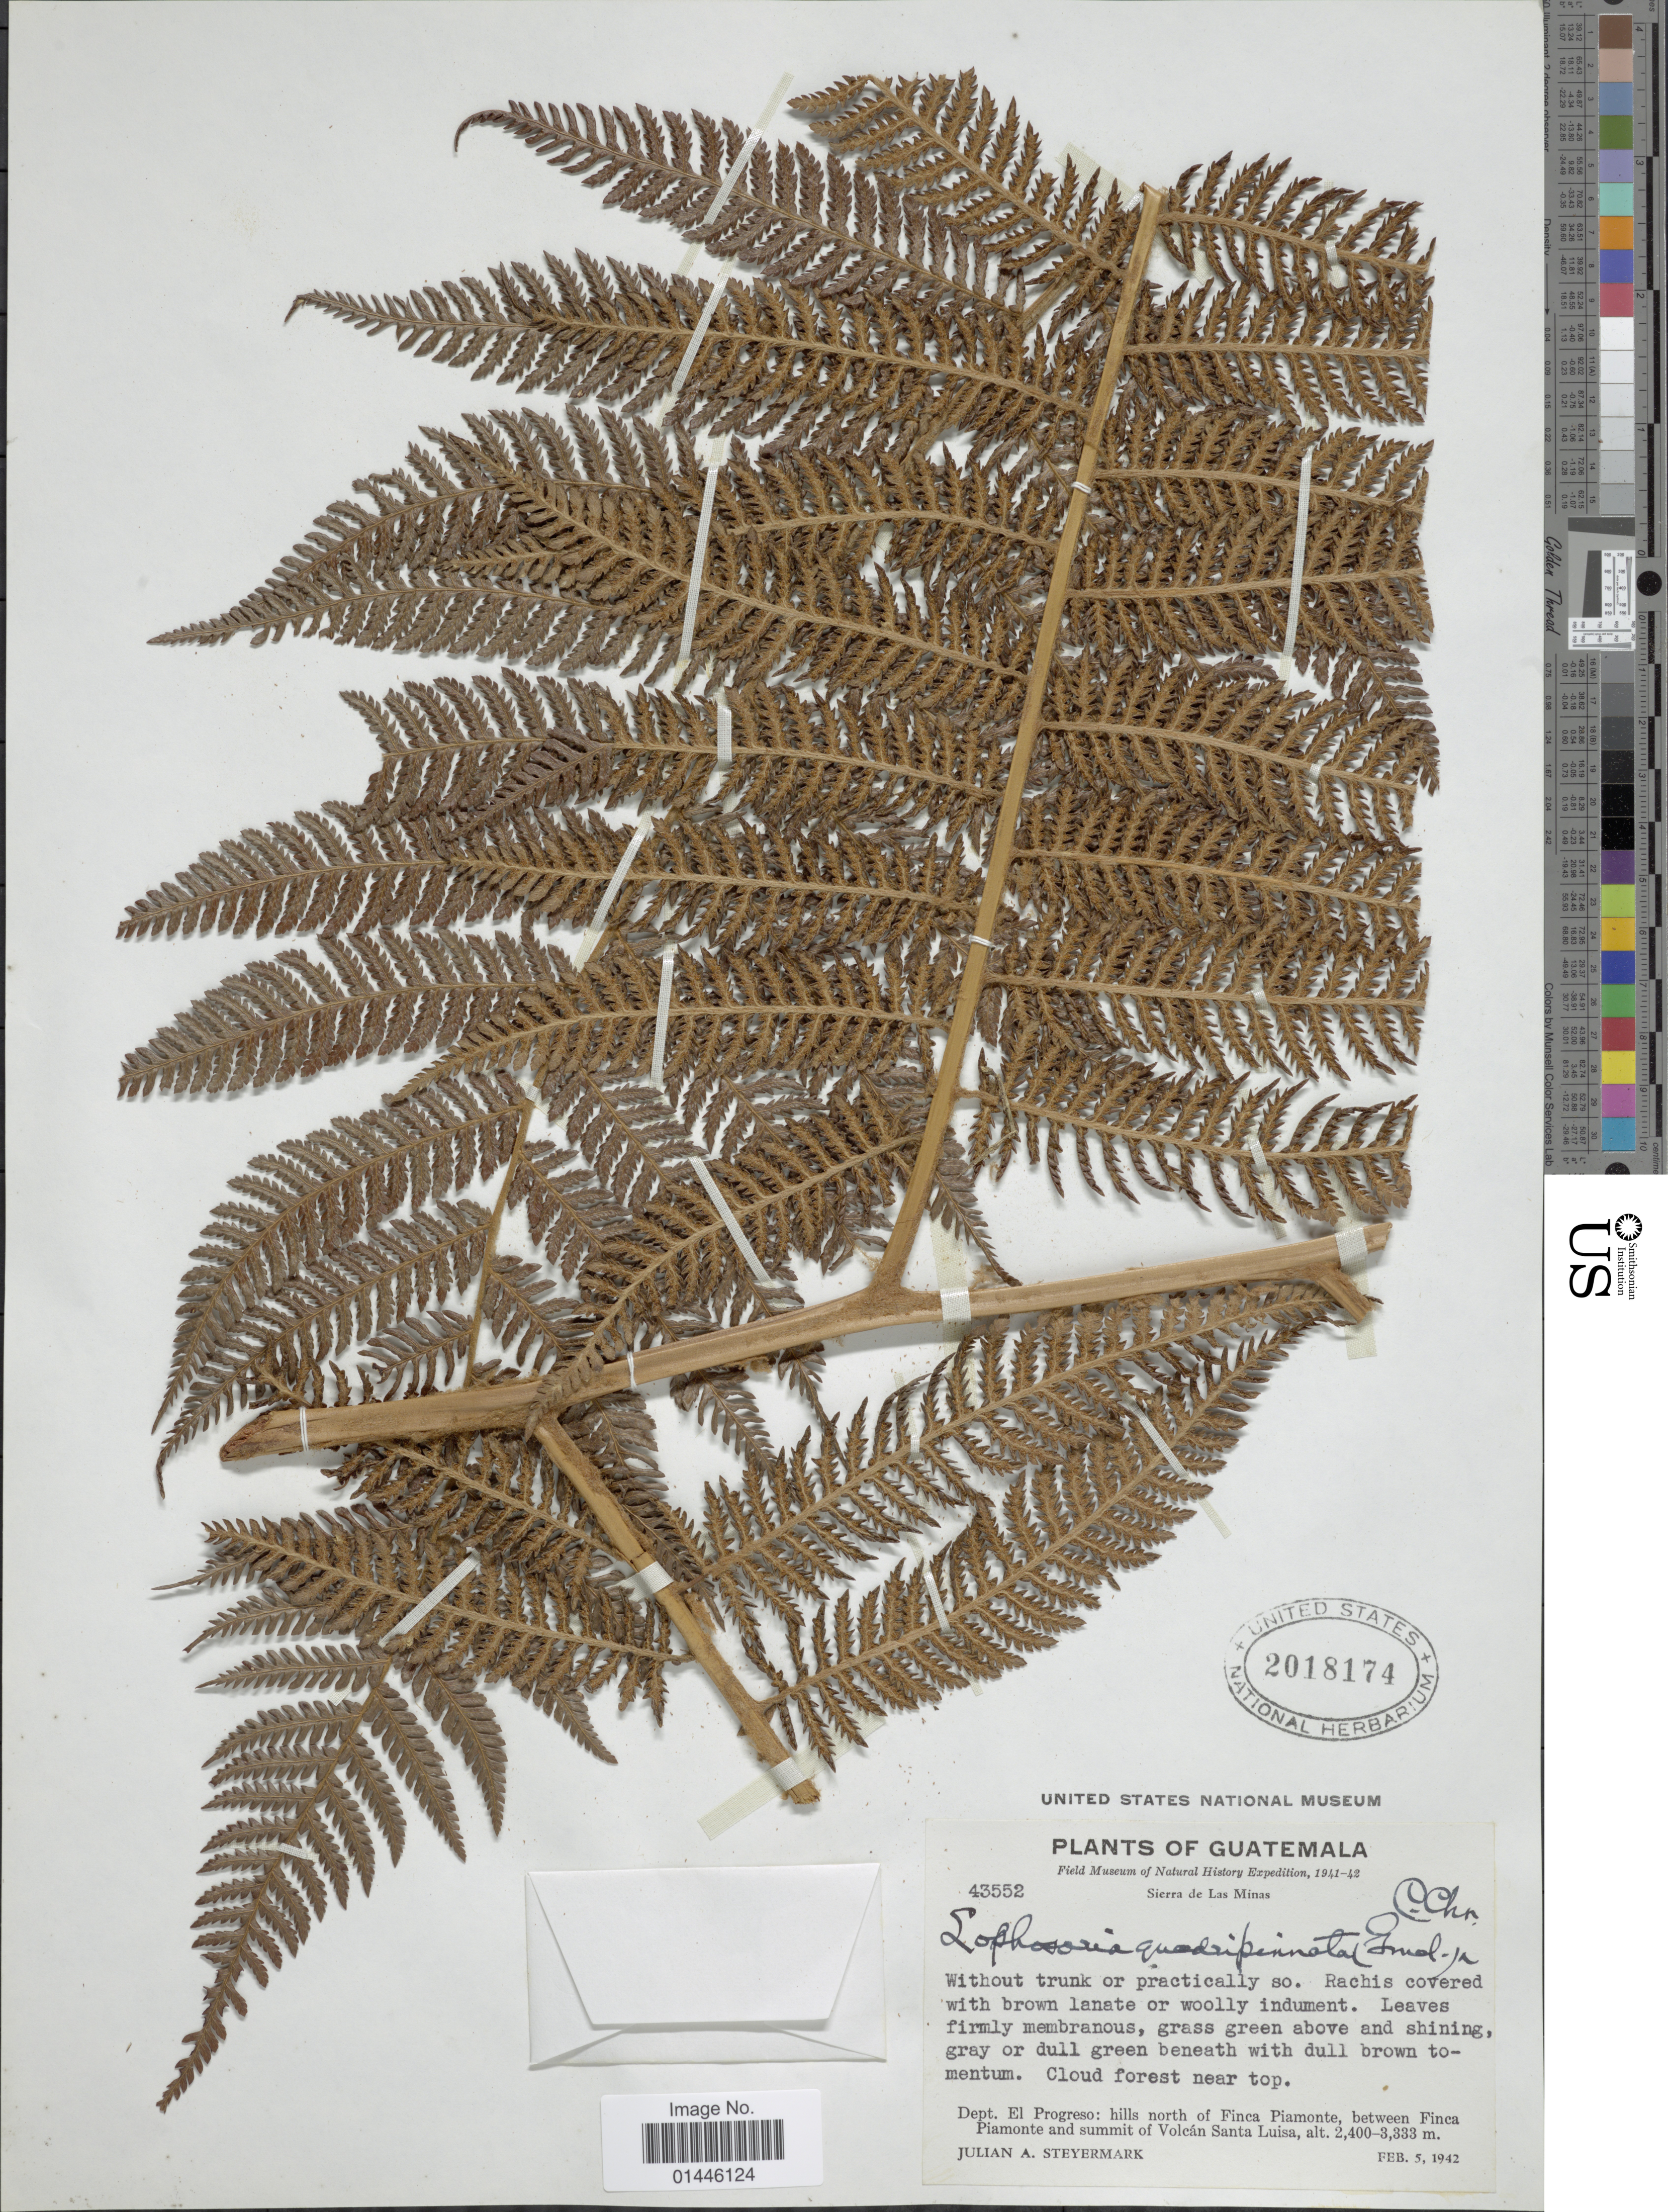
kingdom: Plantae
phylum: Tracheophyta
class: Polypodiopsida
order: Cyatheales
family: Dicksoniaceae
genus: Lophosoria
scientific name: Lophosoria quadripinnata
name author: (J.F. Gmel.) C. Chr.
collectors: J. Steyermark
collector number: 43552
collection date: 1942-02-05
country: Guatemala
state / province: El Progreso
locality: North of Finca Piamonte, between Finca Piamonte and summit of Volcán Santa Luisa. Sierra de Las Minas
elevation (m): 2400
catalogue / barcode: US 2018174